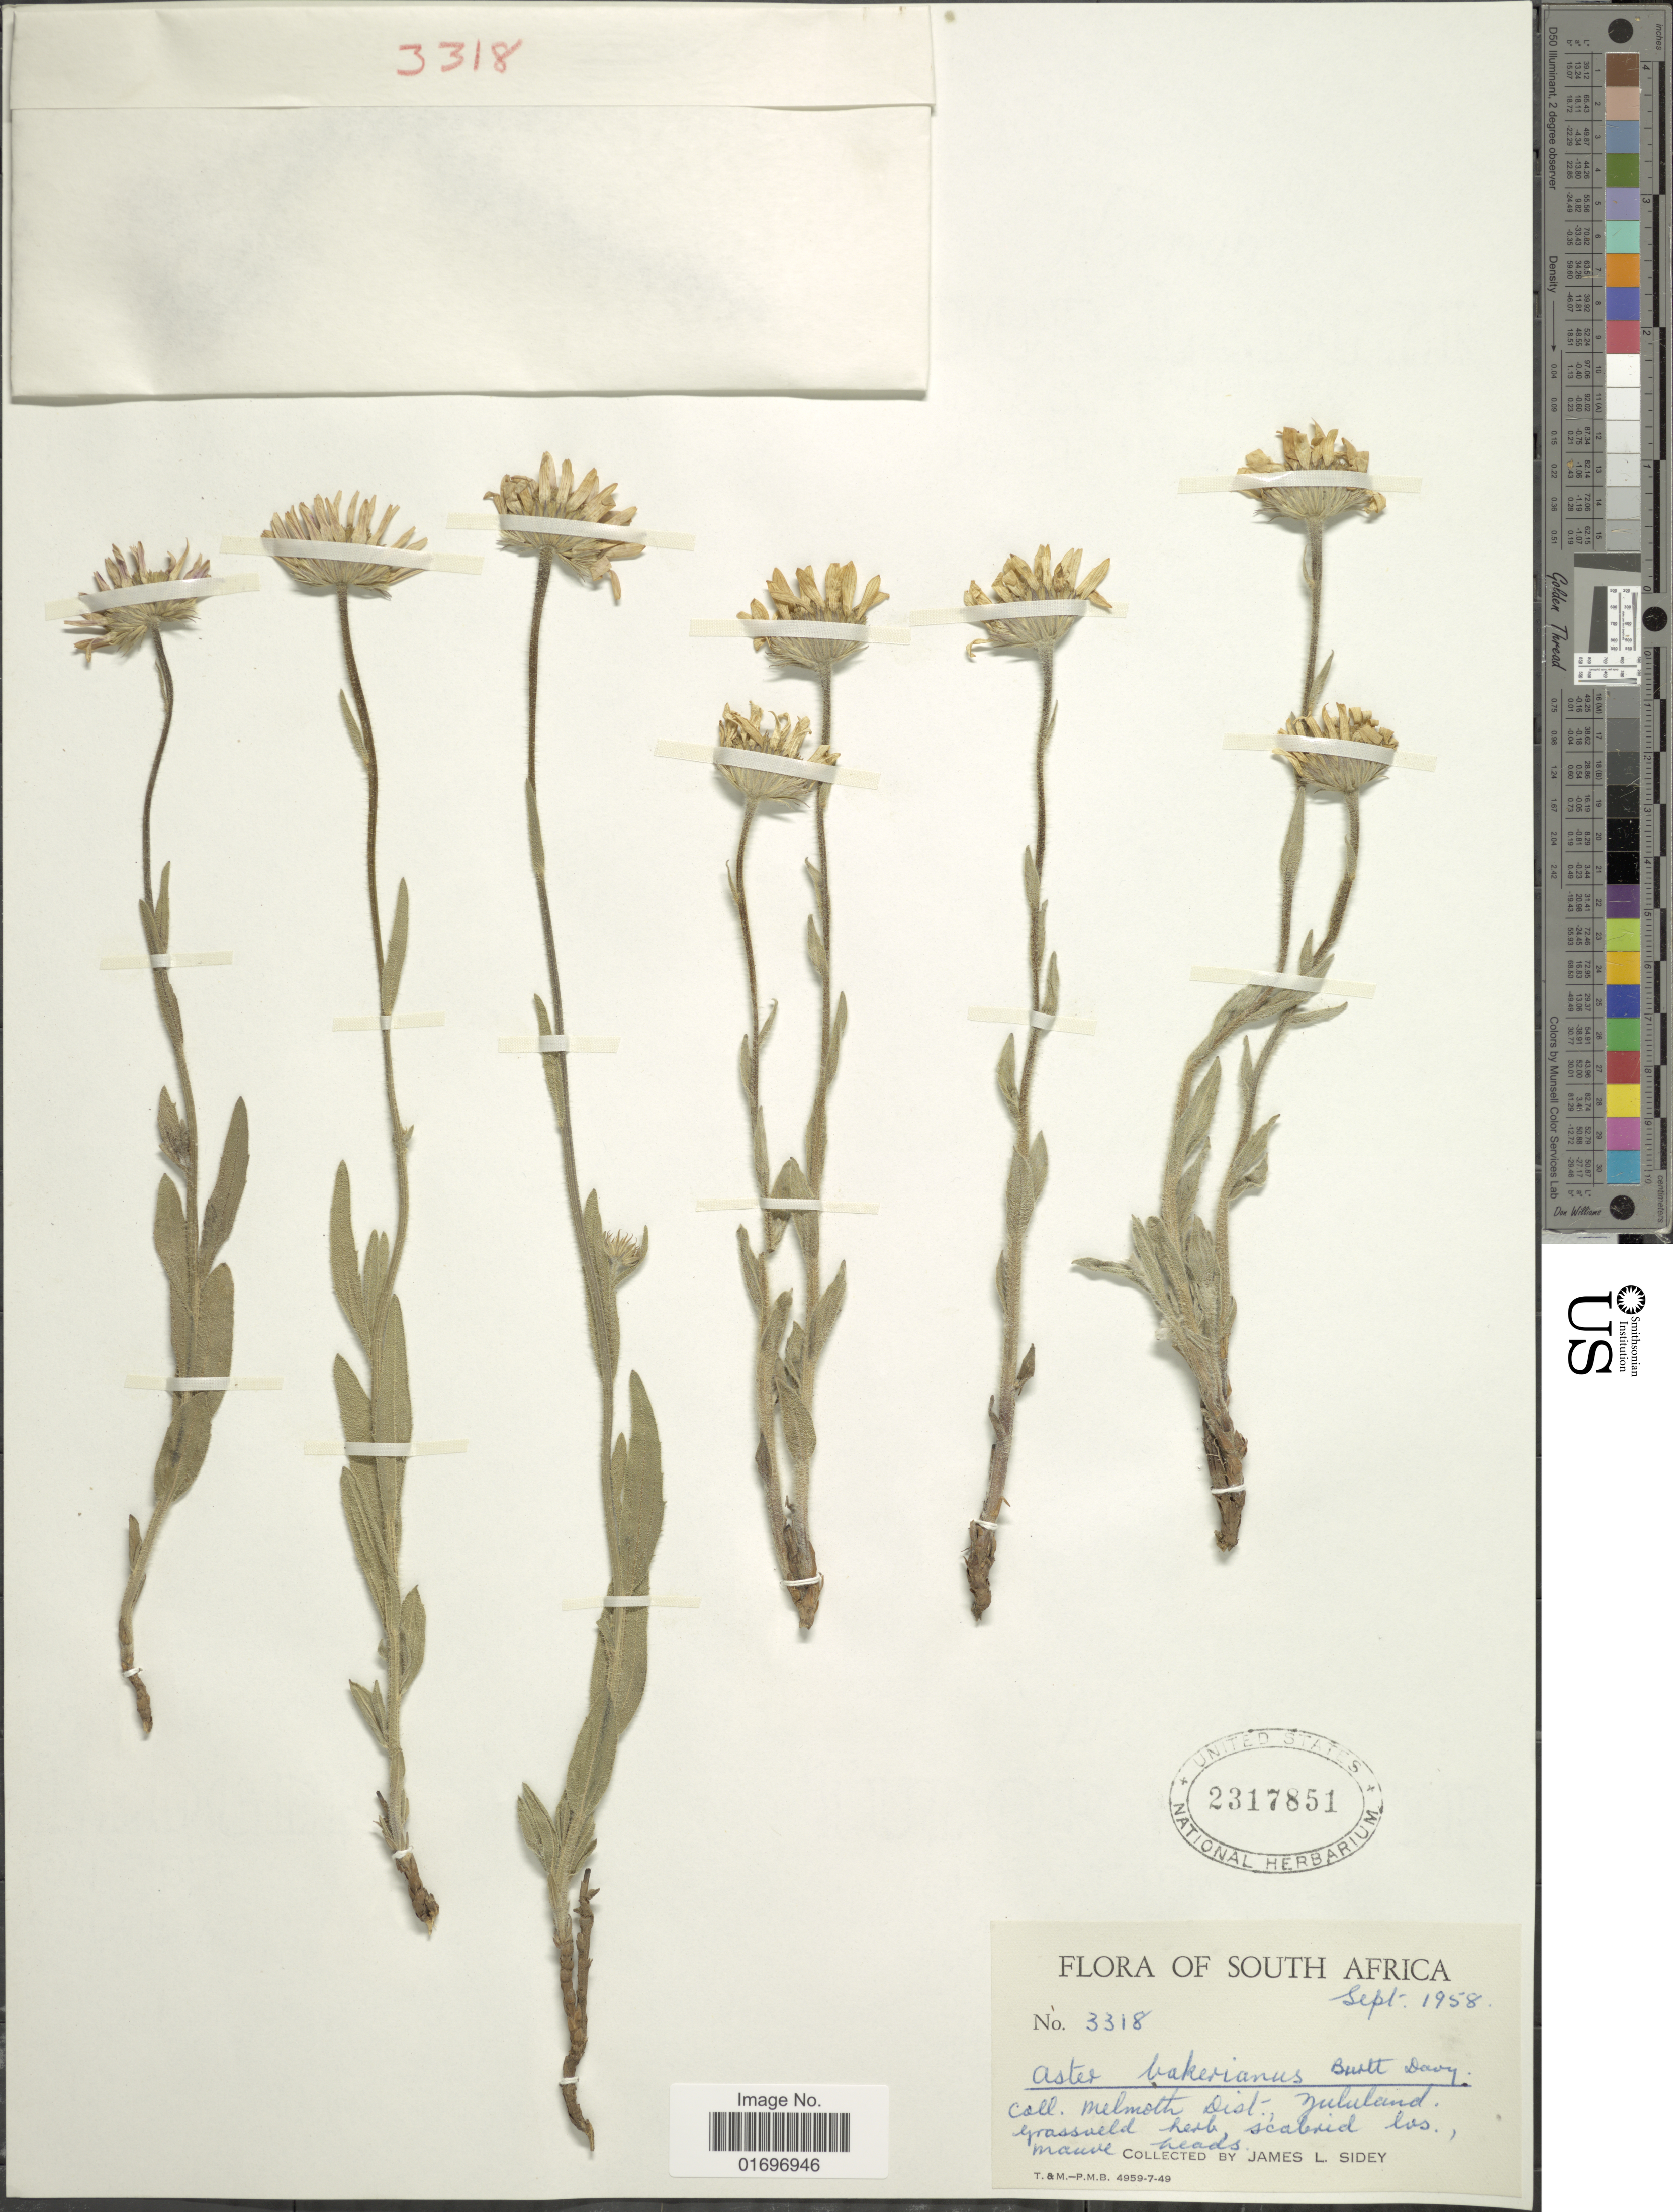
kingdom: Plantae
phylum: Tracheophyta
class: Magnoliopsida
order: Asterales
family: Asteraceae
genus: Aster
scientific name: Aster hispidus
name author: Thunb.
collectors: J. L. Sidey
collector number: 3318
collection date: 1958-09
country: South Africa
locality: Coll. Melmoth Dist., Zululand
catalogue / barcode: US 2317851